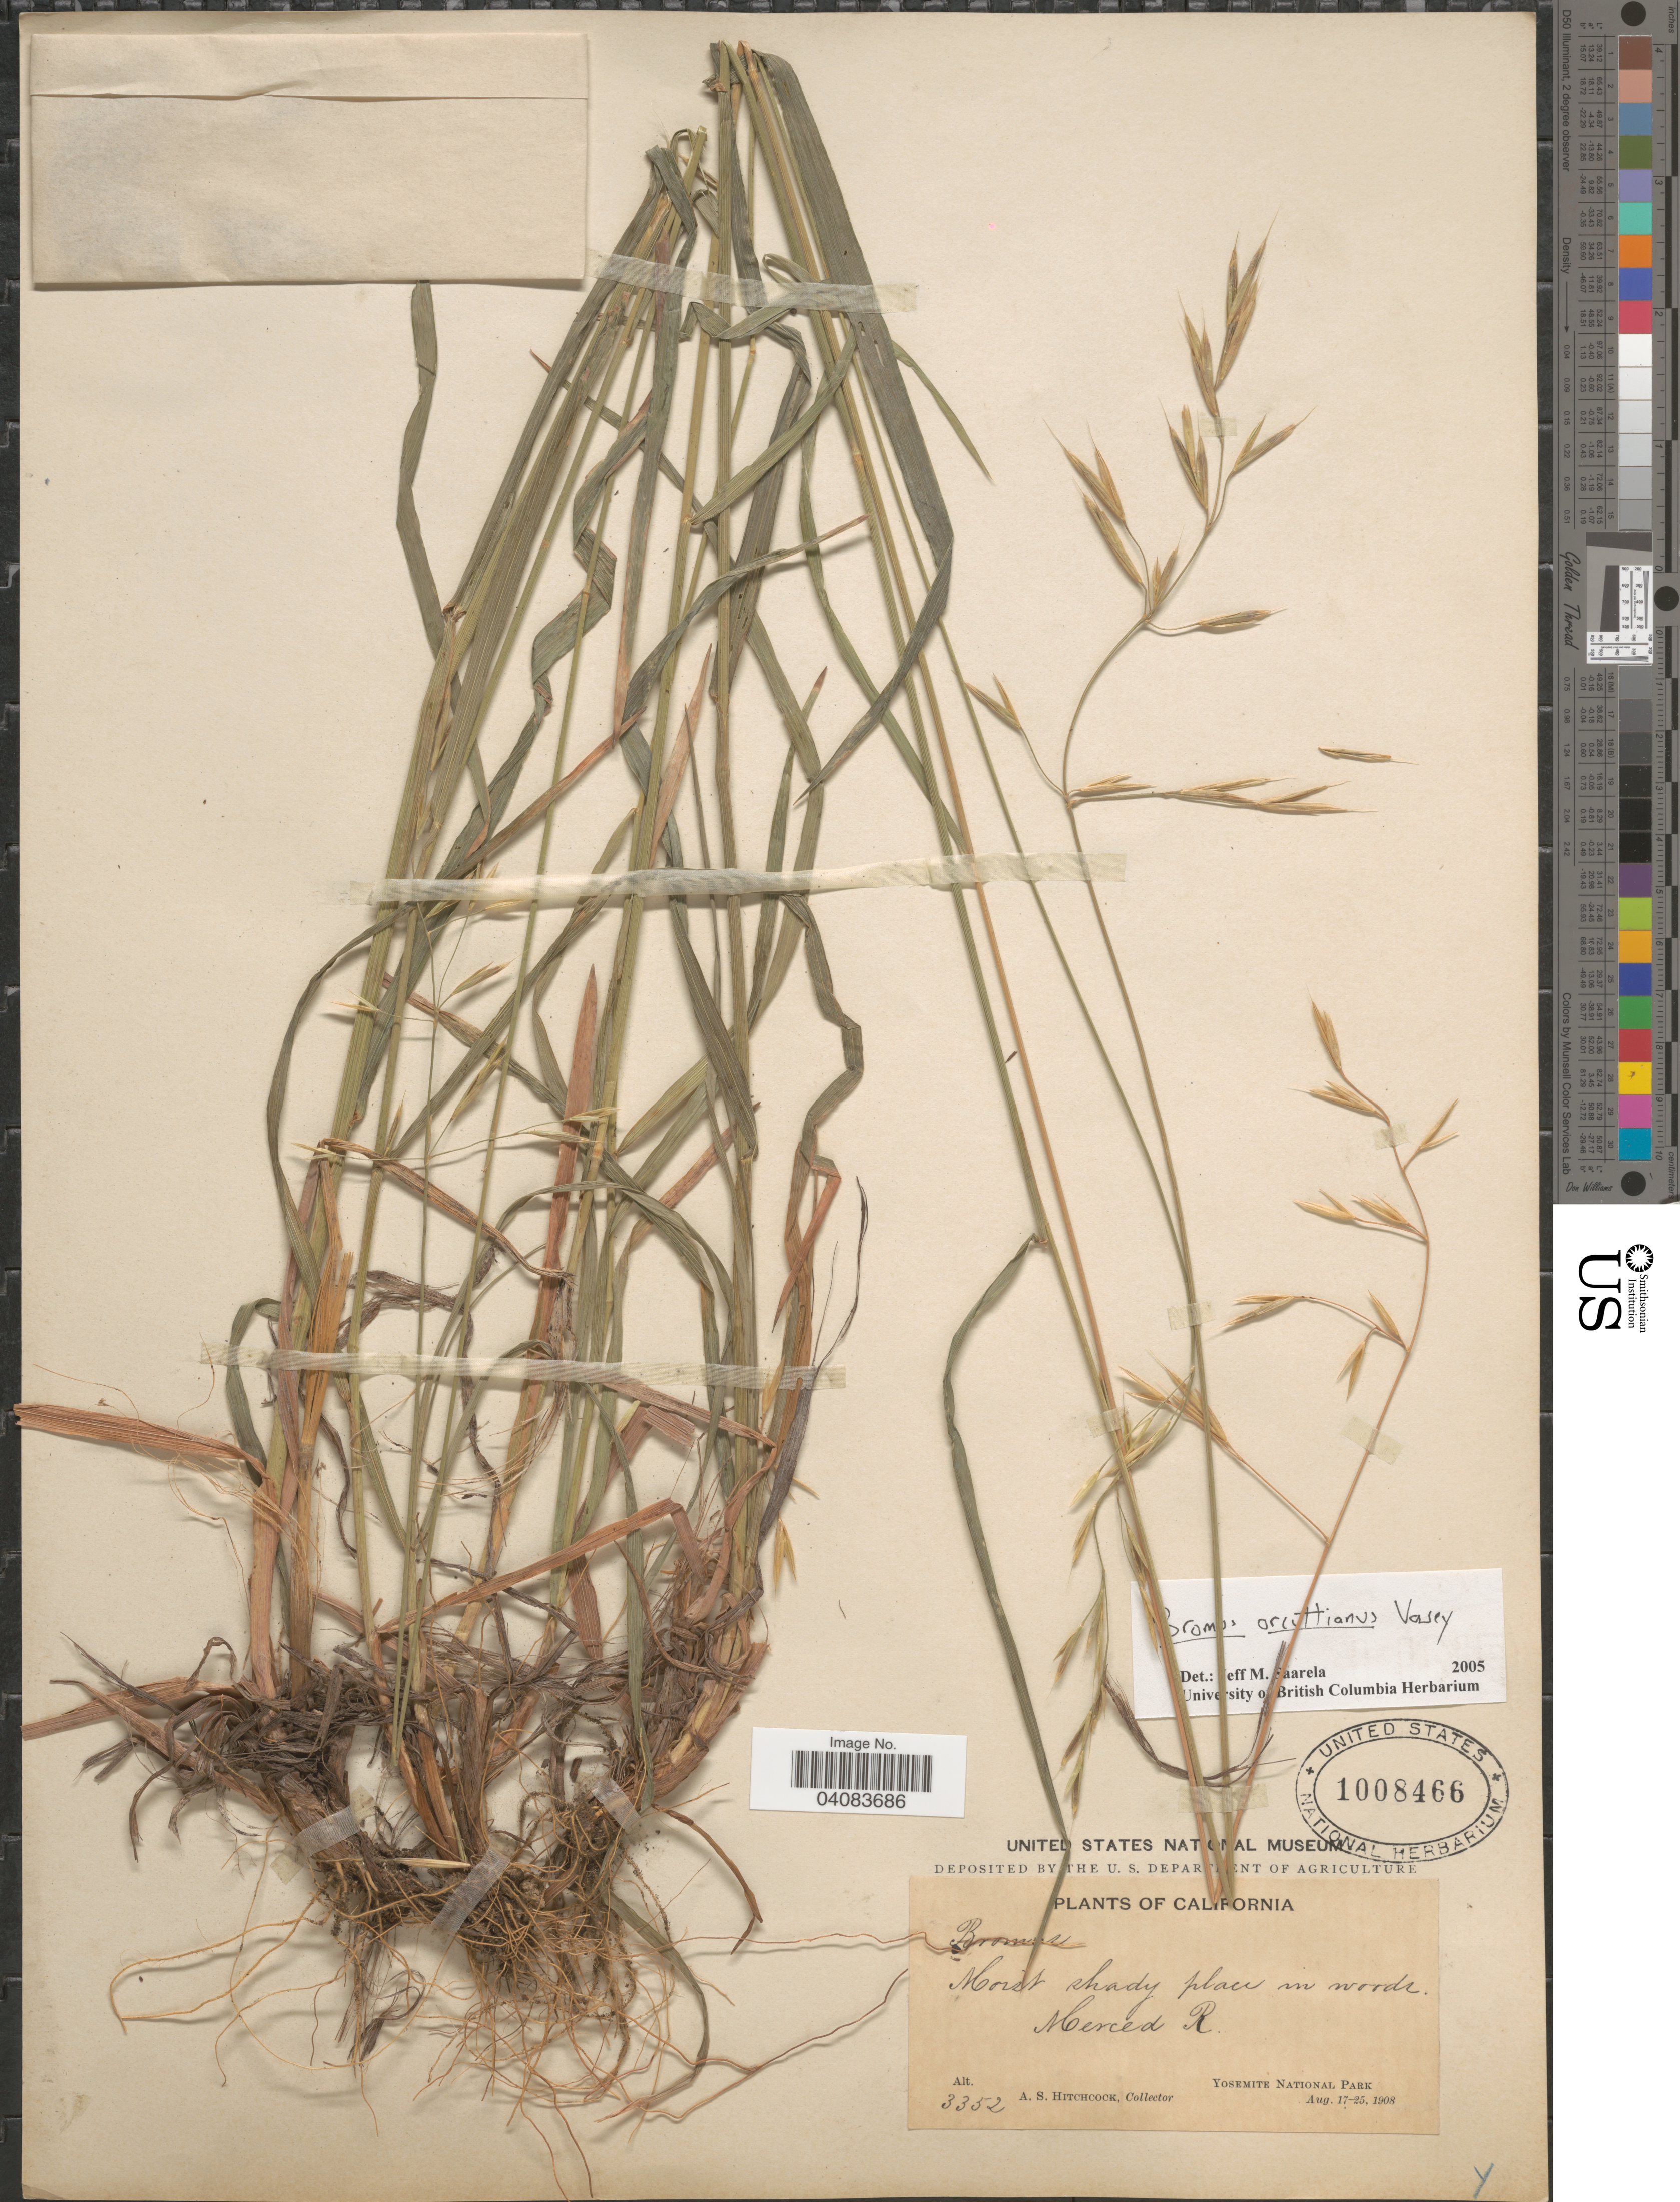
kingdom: Plantae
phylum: Tracheophyta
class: Liliopsida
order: Poales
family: Poaceae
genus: Bromus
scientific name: Bromus orcuttianus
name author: Vasey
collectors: A. S. Hitchcock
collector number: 3352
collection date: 1908-08-17/1908-08-25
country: United States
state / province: California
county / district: Mariposa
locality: Merced R. Yosemite National Park.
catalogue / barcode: US 1008466